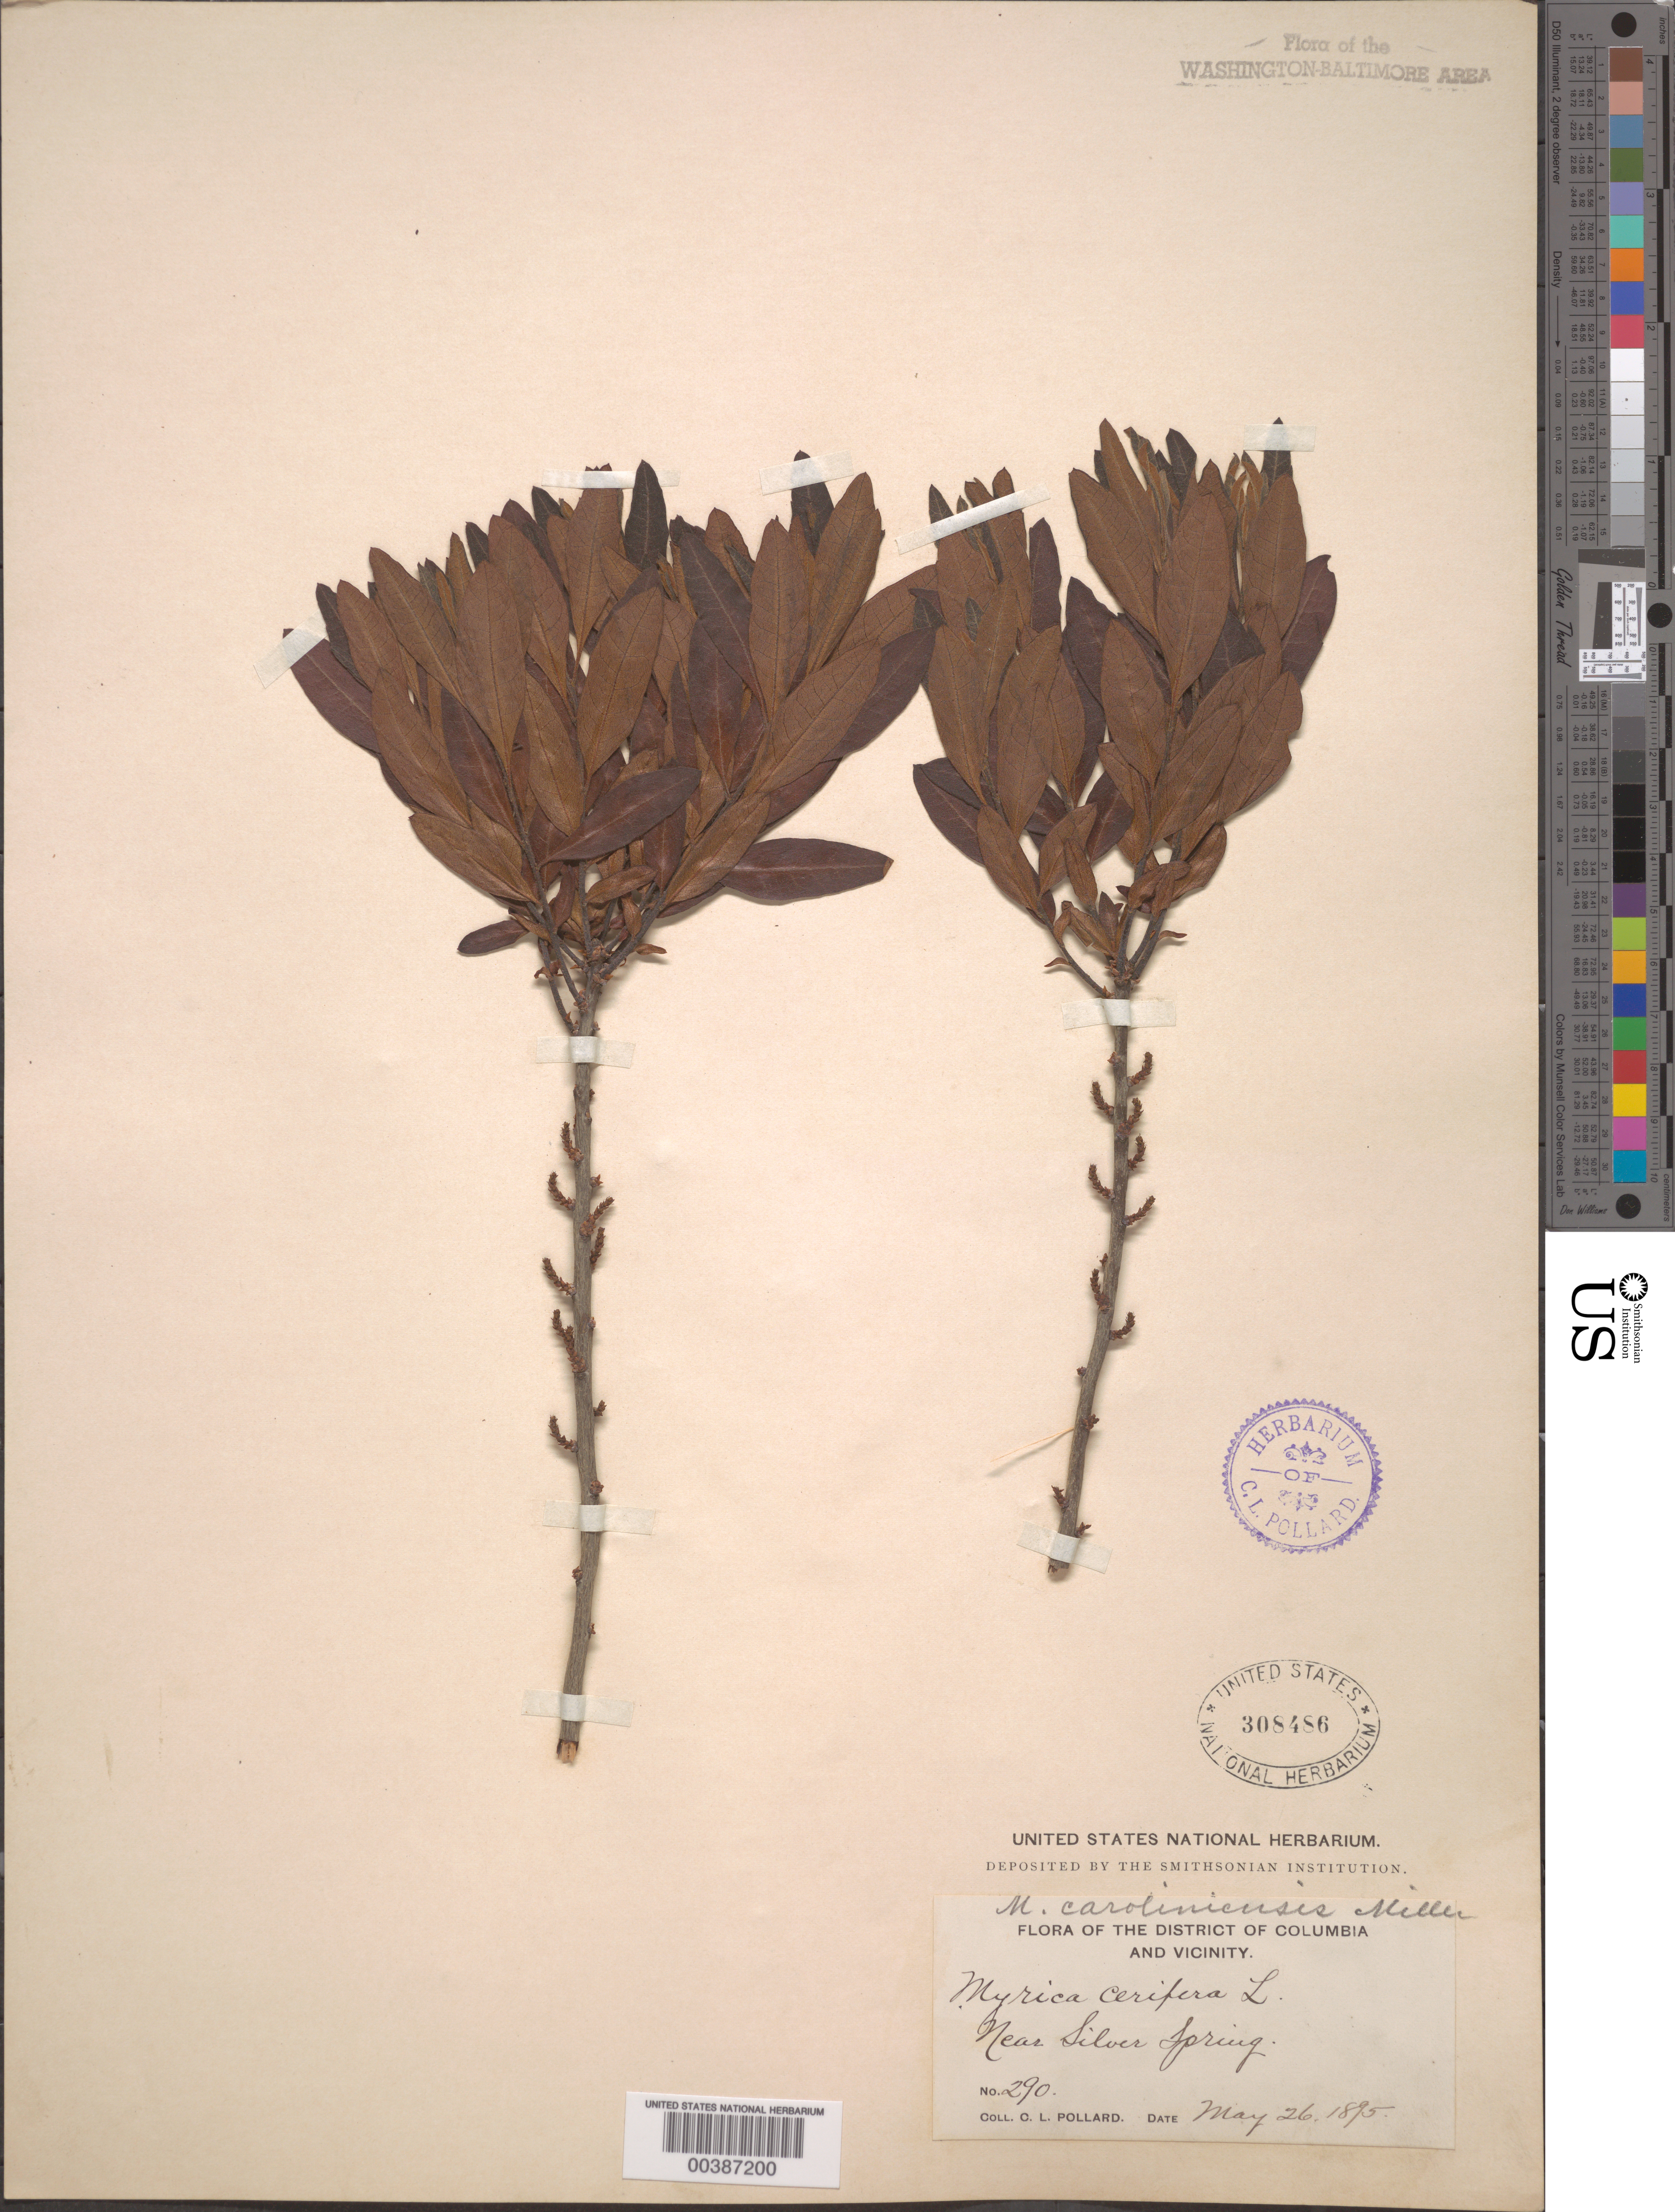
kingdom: Plantae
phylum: Tracheophyta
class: Magnoliopsida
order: Fagales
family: Myricaceae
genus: Morella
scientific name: Morella cerifera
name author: (L.) Small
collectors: C. L. Pollard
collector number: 290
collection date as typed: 26 May 1895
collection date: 1895-05-26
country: United States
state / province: Maryland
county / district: Montgomery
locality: Silver Spring vicinity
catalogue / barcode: US 308486